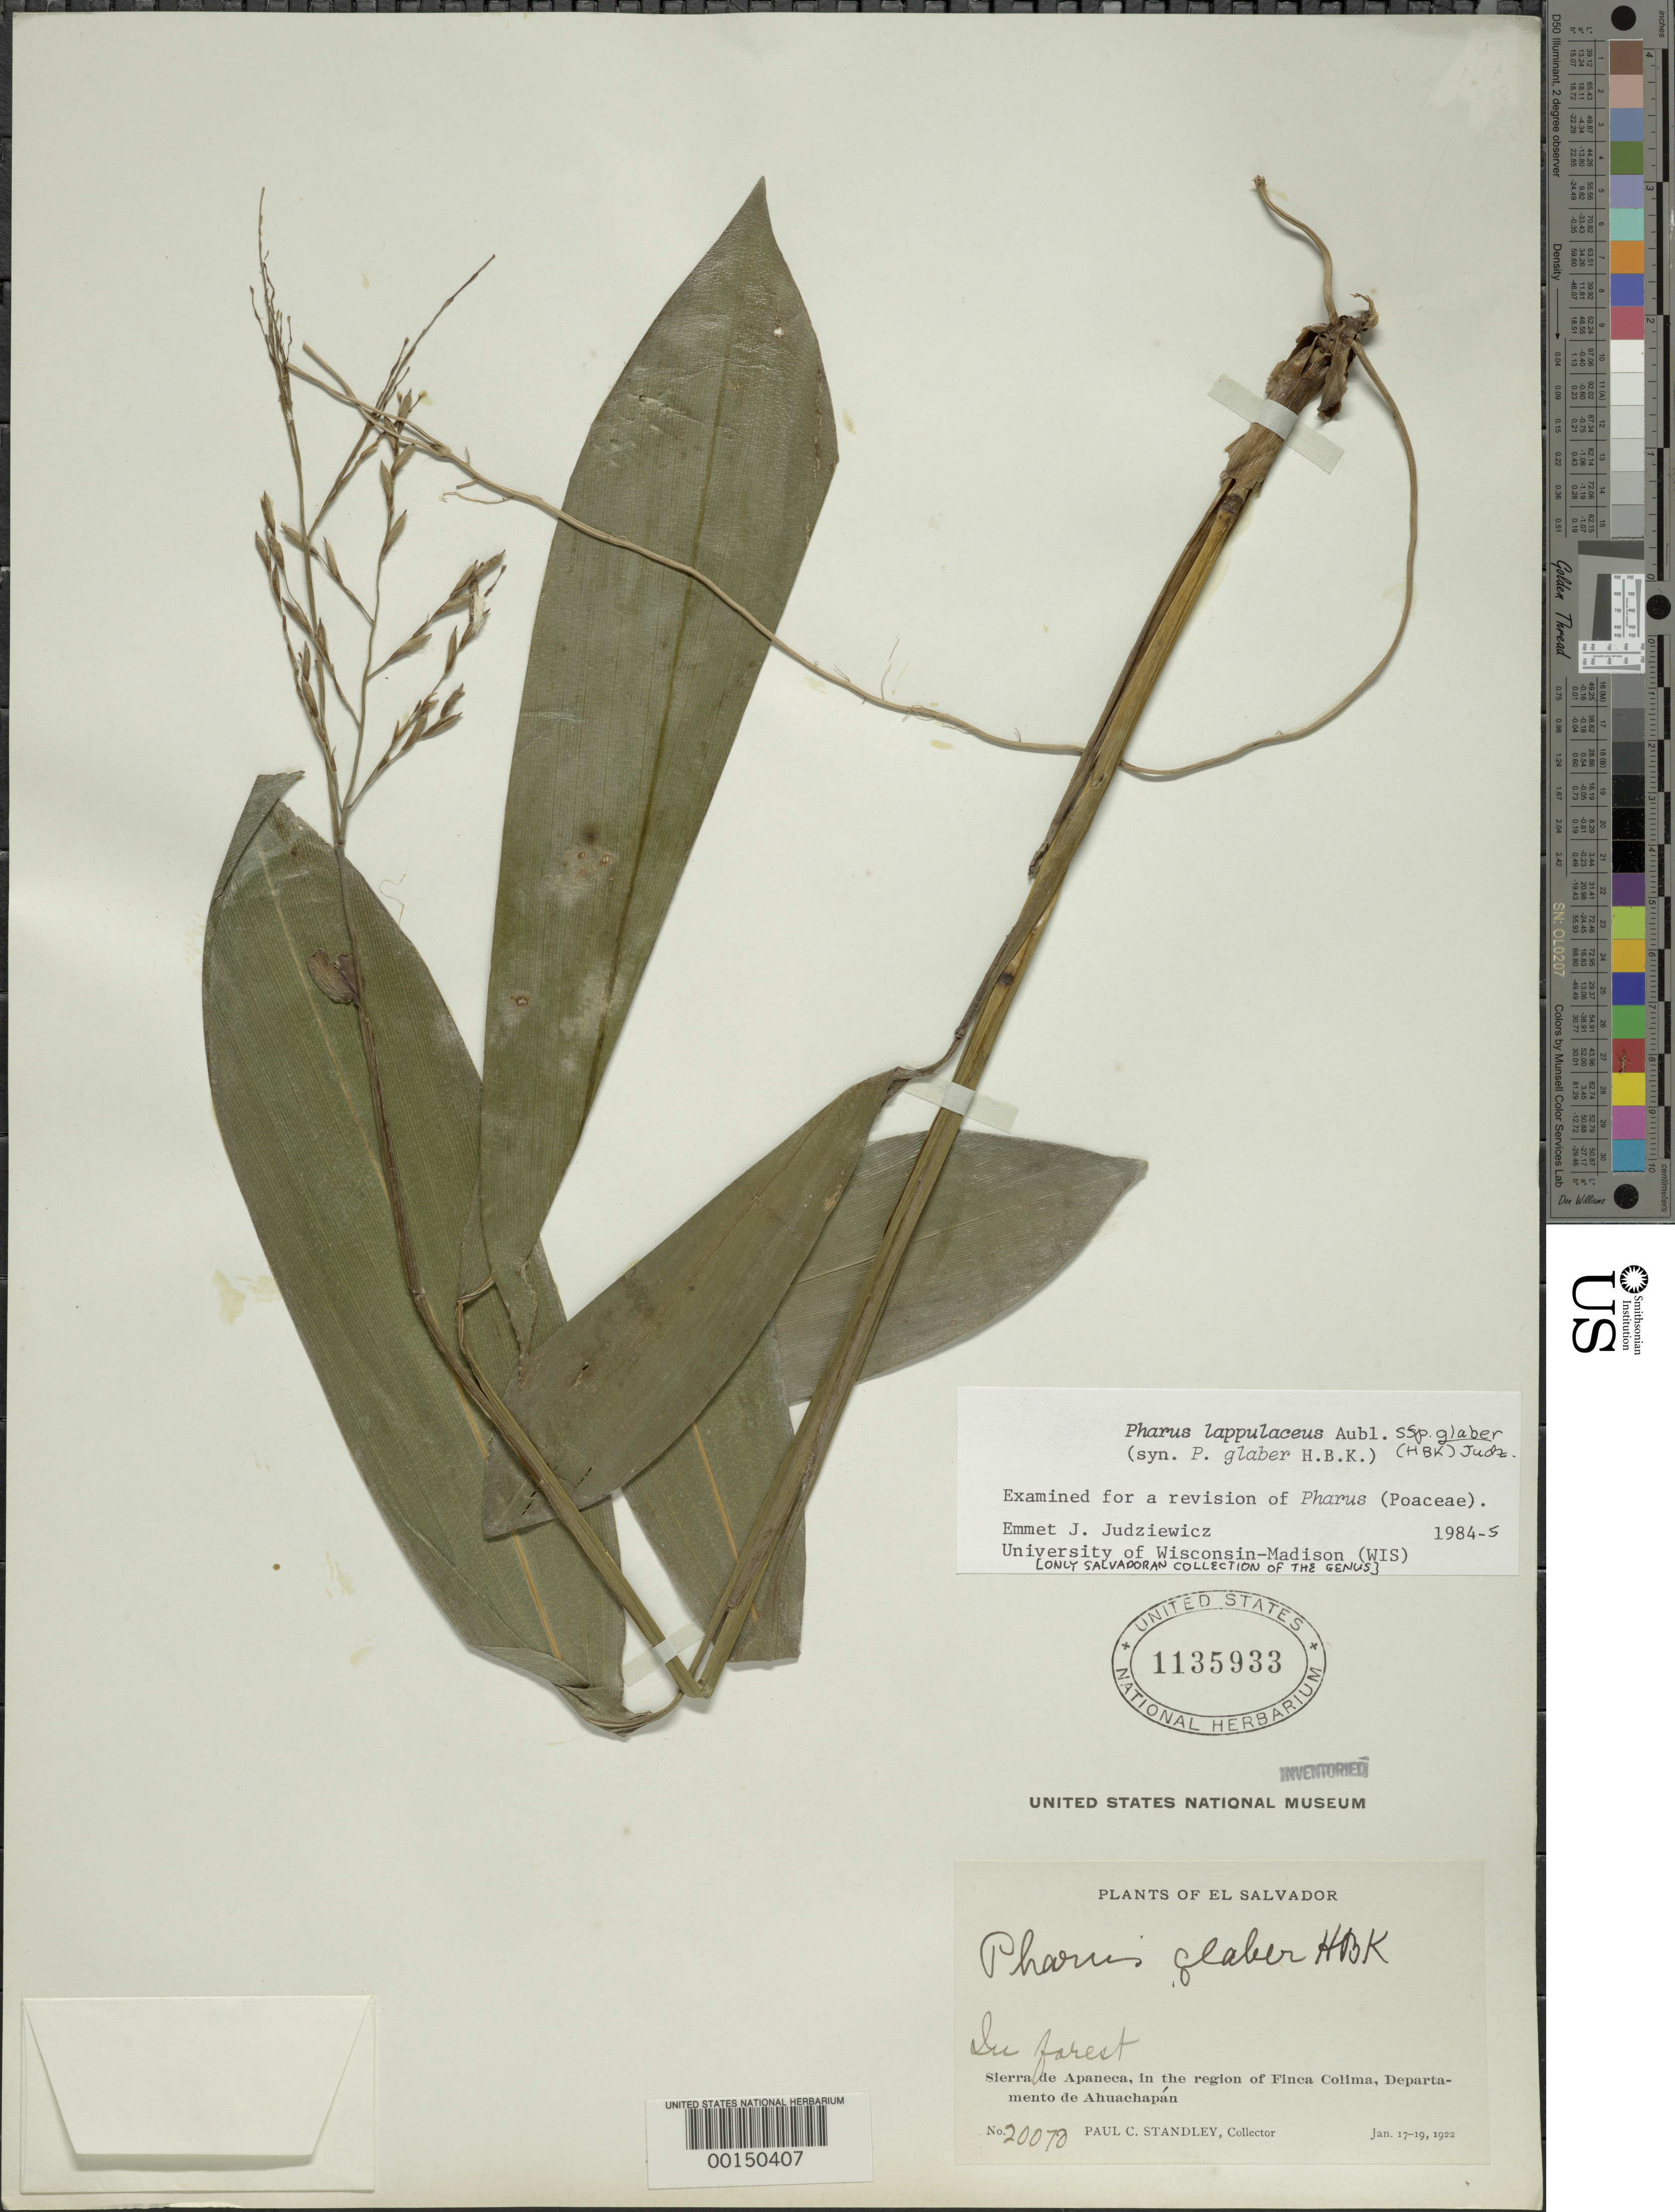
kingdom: Plantae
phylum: Tracheophyta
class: Liliopsida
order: Poales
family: Poaceae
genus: Pharus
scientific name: Pharus lappulaceus subsp. glaber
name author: (Kunth) Judz.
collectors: P. C. Standley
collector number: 20070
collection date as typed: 17 Jan 1922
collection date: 1922-01-17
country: El Salvador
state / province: Ahuachapán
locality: Finca colima, sierra de apaneca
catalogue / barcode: US 1135933